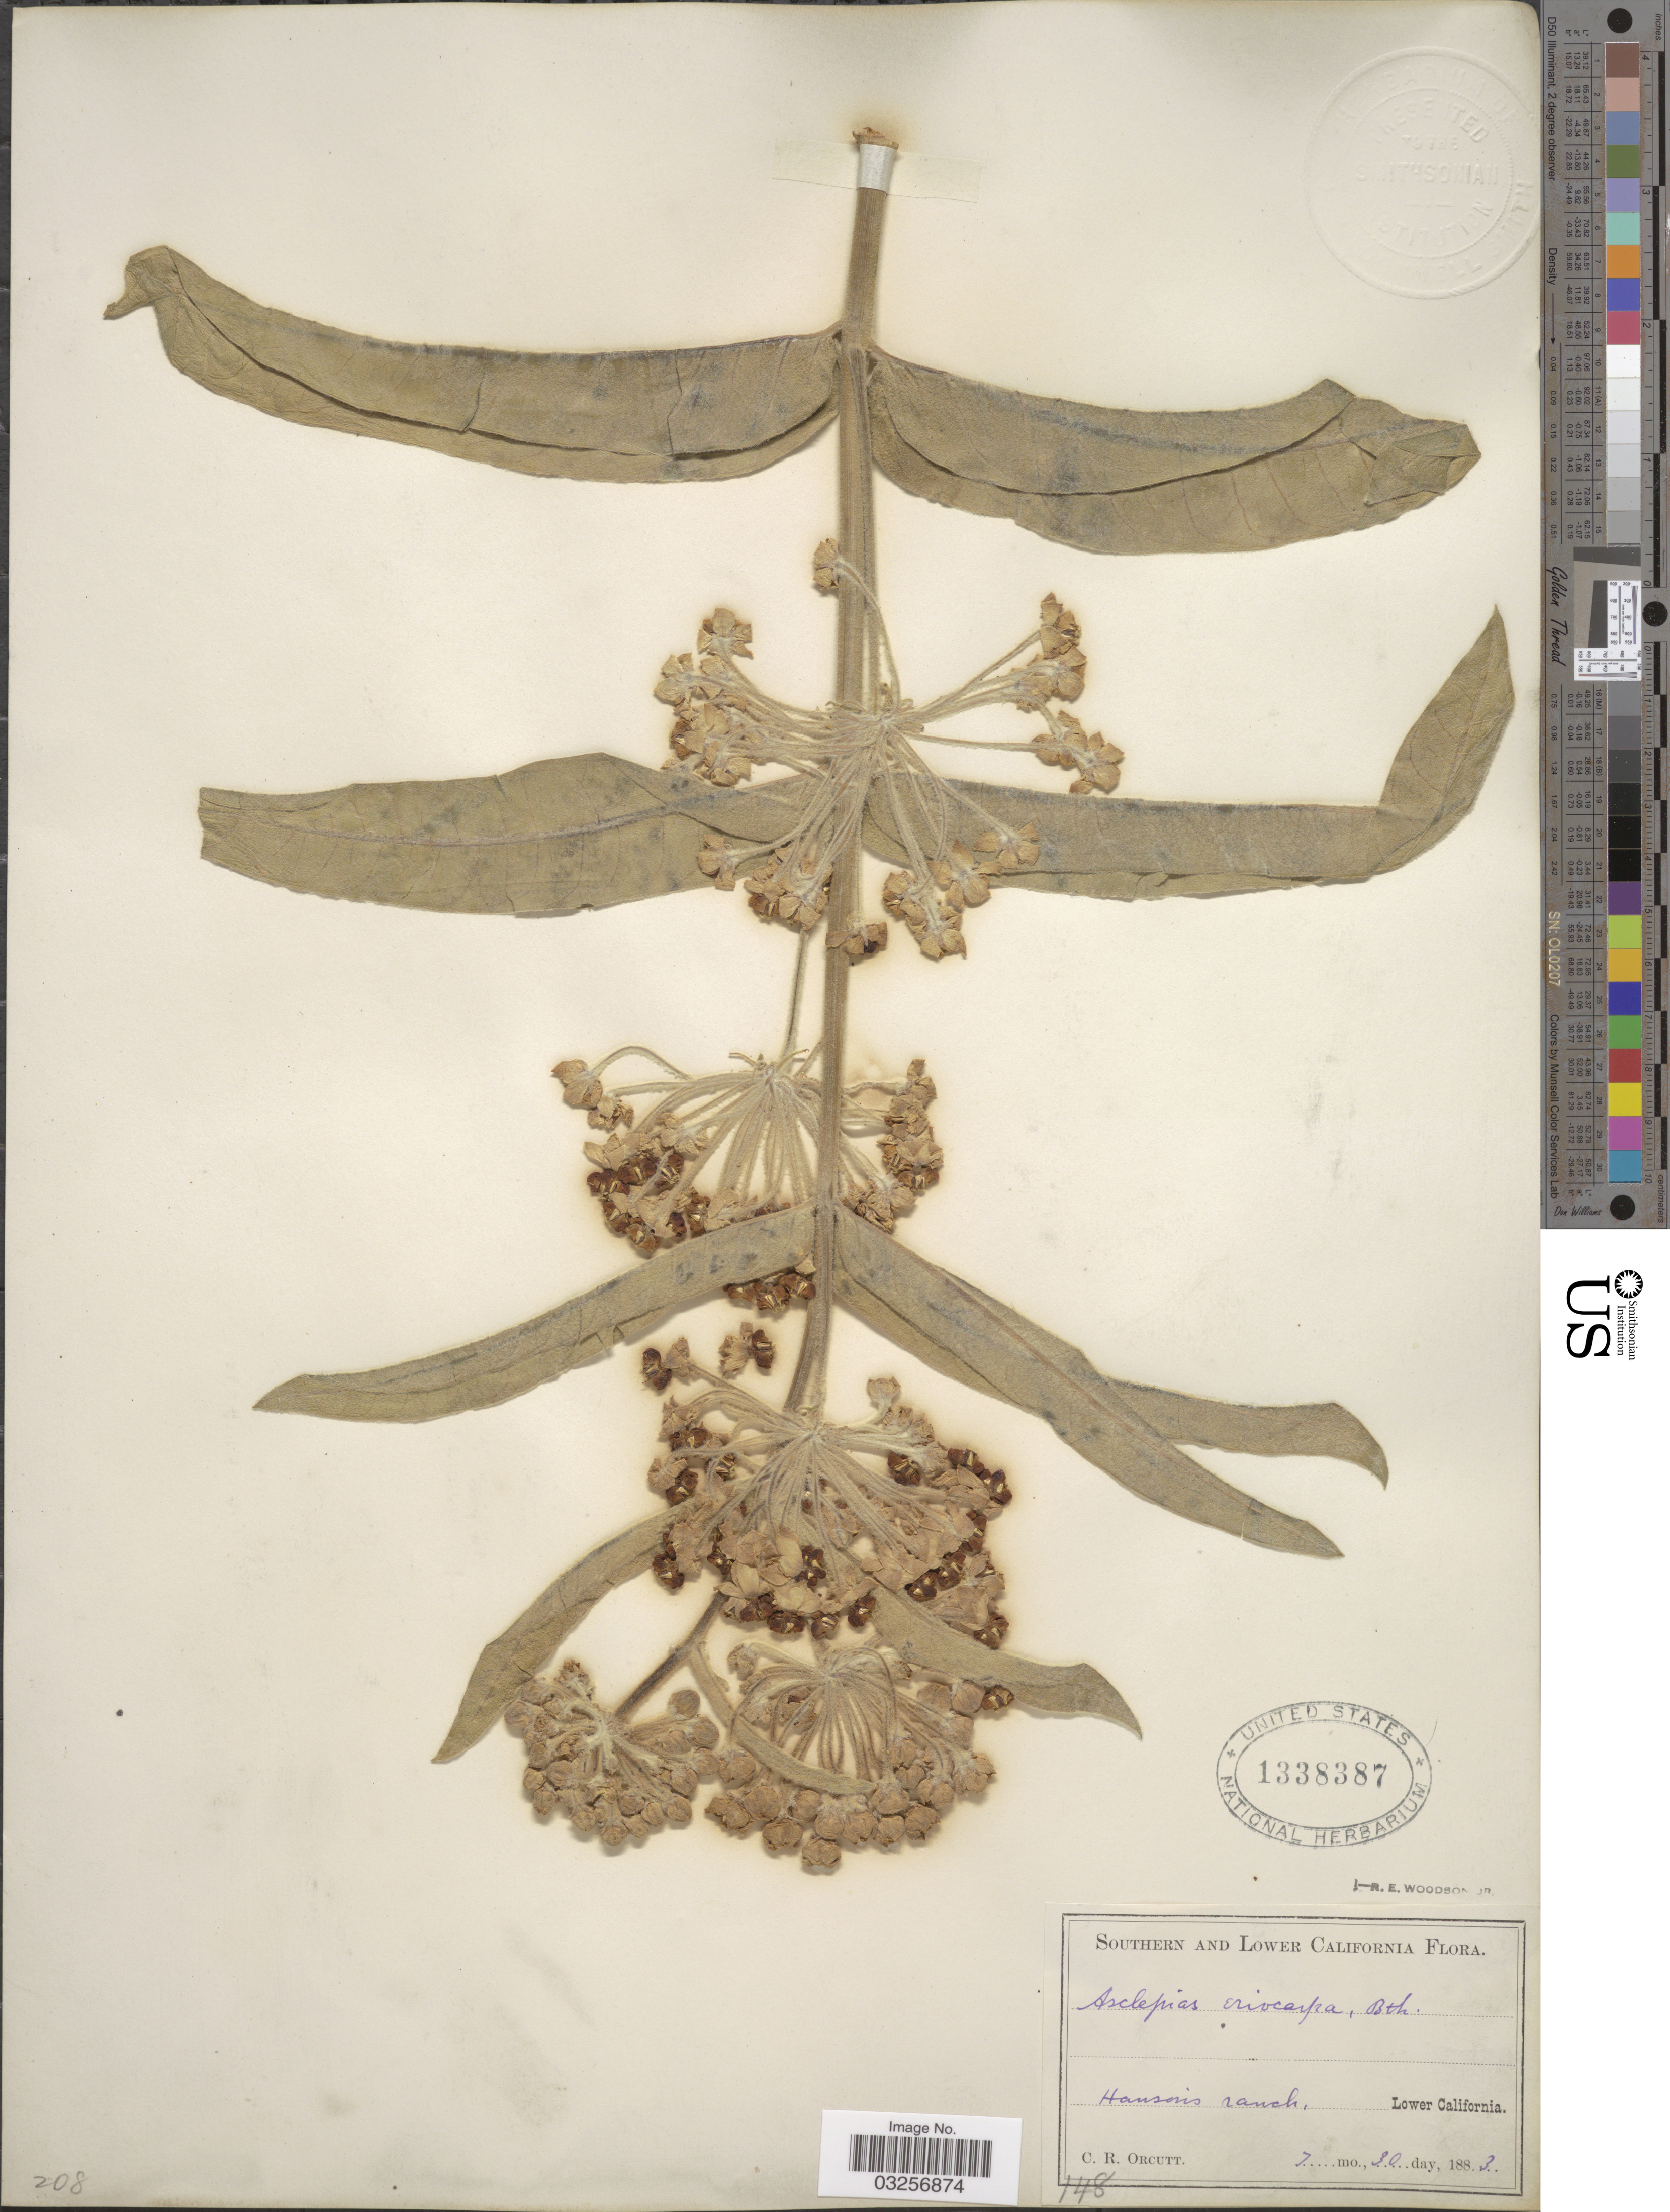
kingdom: Plantae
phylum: Tracheophyta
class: Magnoliopsida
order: Gentianales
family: Apocynaceae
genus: Asclepias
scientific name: Asclepias eriocarpa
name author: Benth.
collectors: C. R. Orcutt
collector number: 148?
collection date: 1883-07-30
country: Mexico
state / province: Baja California Norte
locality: Hanson's ranch, Lower California.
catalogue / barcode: US 1338387